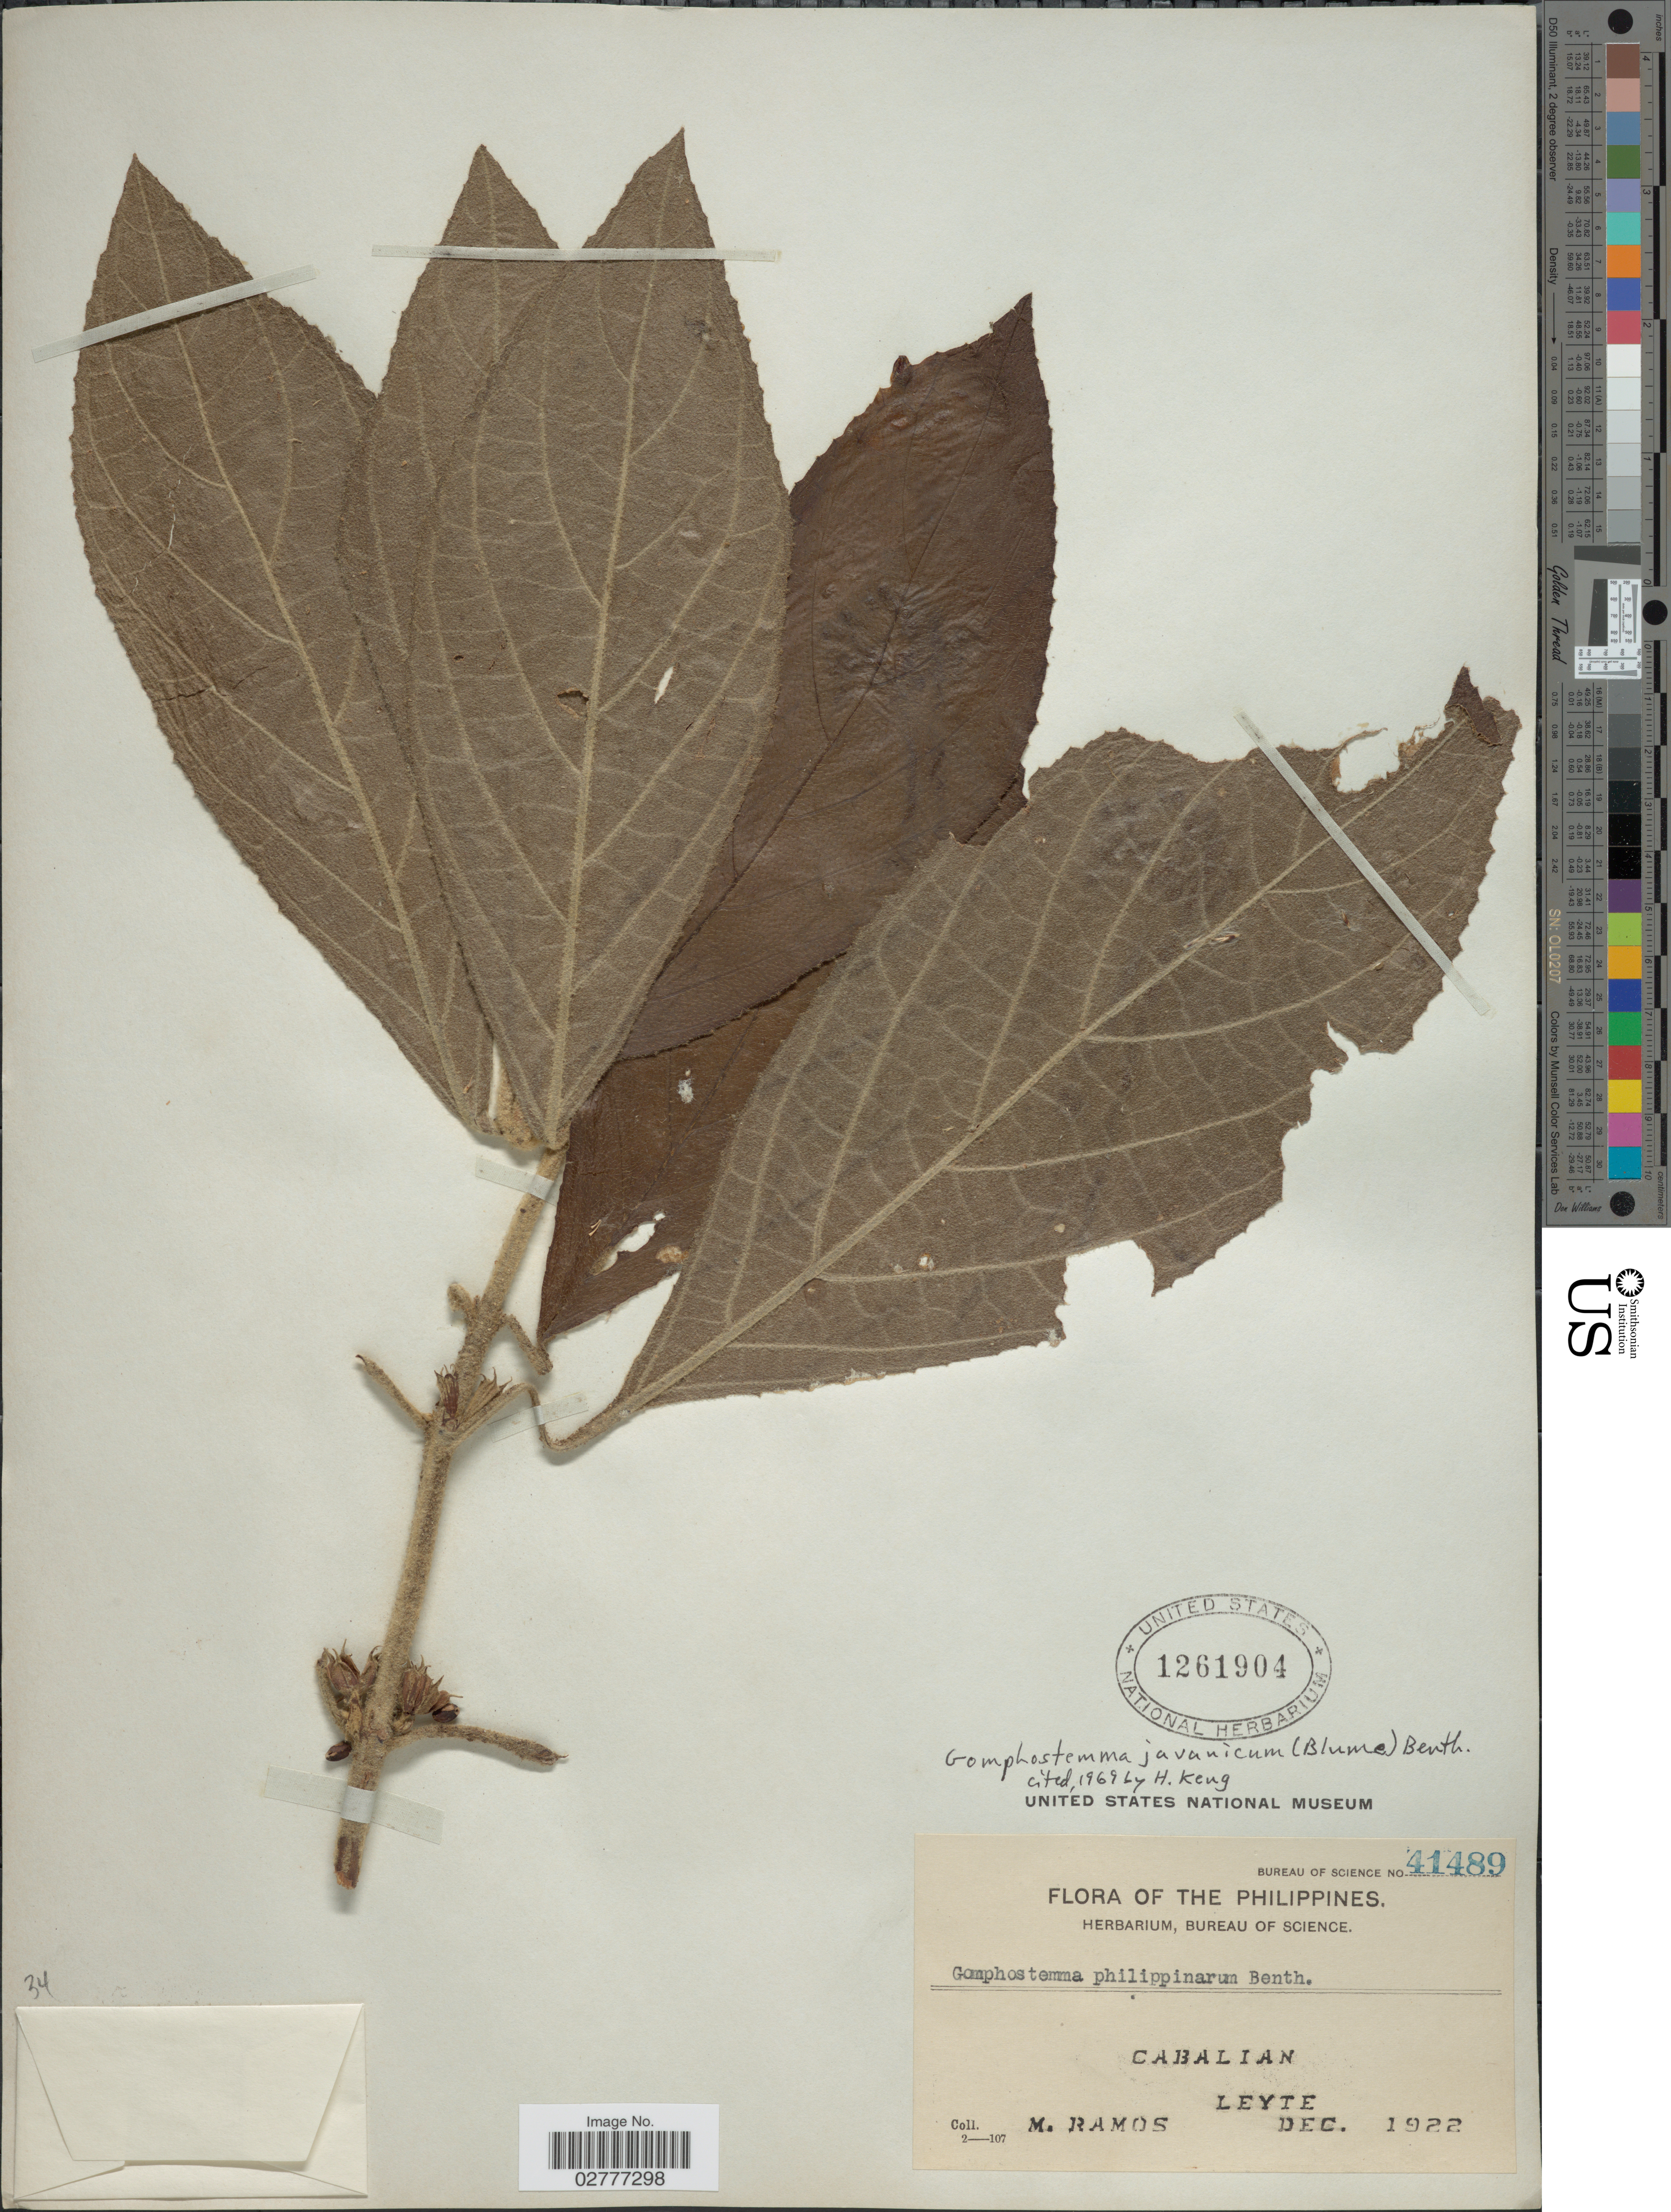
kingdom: Plantae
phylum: Tracheophyta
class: Magnoliopsida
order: Lamiales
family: Lamiaceae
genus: Gomphostemma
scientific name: Gomphostemma javanicum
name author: (Blume) Benth.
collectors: M. Ramos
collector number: Bureau of Science 41489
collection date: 1922-12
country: Philippines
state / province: Eastern Visayas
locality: Cabalian, Leyte.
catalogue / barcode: US 1261904